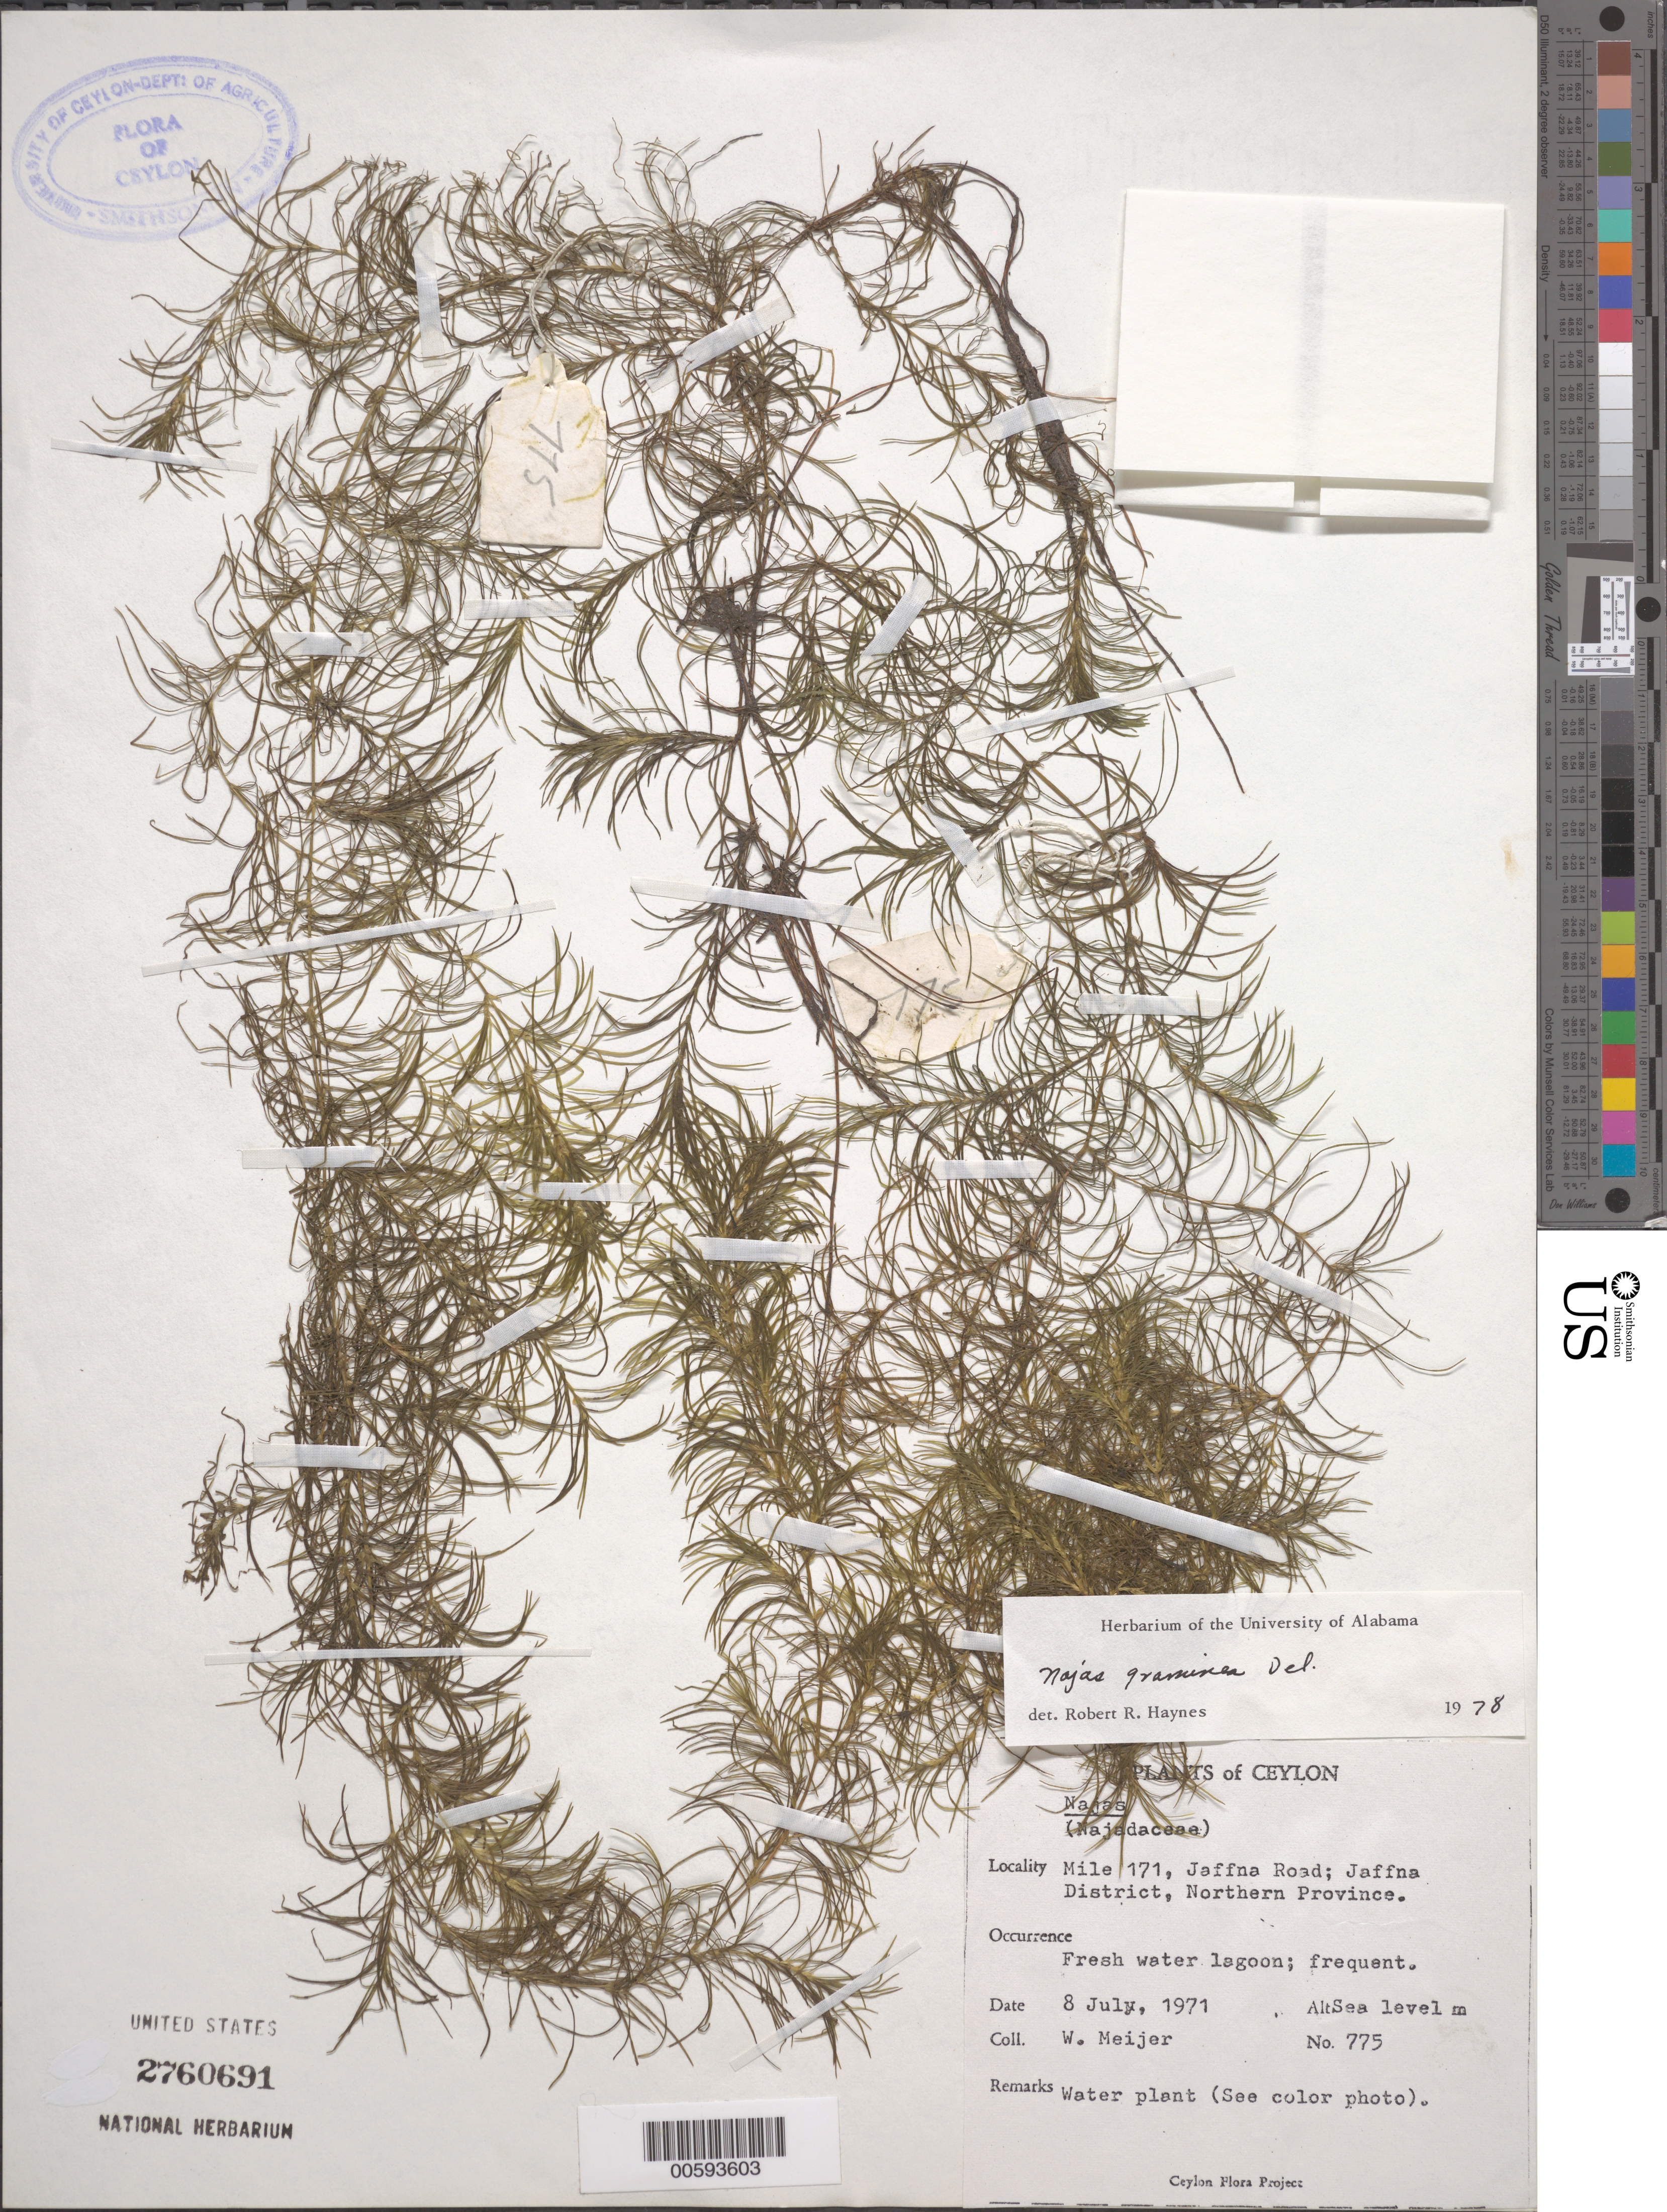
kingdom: Plantae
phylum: Tracheophyta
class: Liliopsida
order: Alismatales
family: Hydrocharitaceae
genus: Najas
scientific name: Najas graminea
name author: Delile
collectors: W. Meijer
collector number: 775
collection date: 1971-07-08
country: Sri Lanka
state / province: Northern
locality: Ceylon. Mile 171, Jaffna Road; Jaffna District.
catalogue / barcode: US 2760691